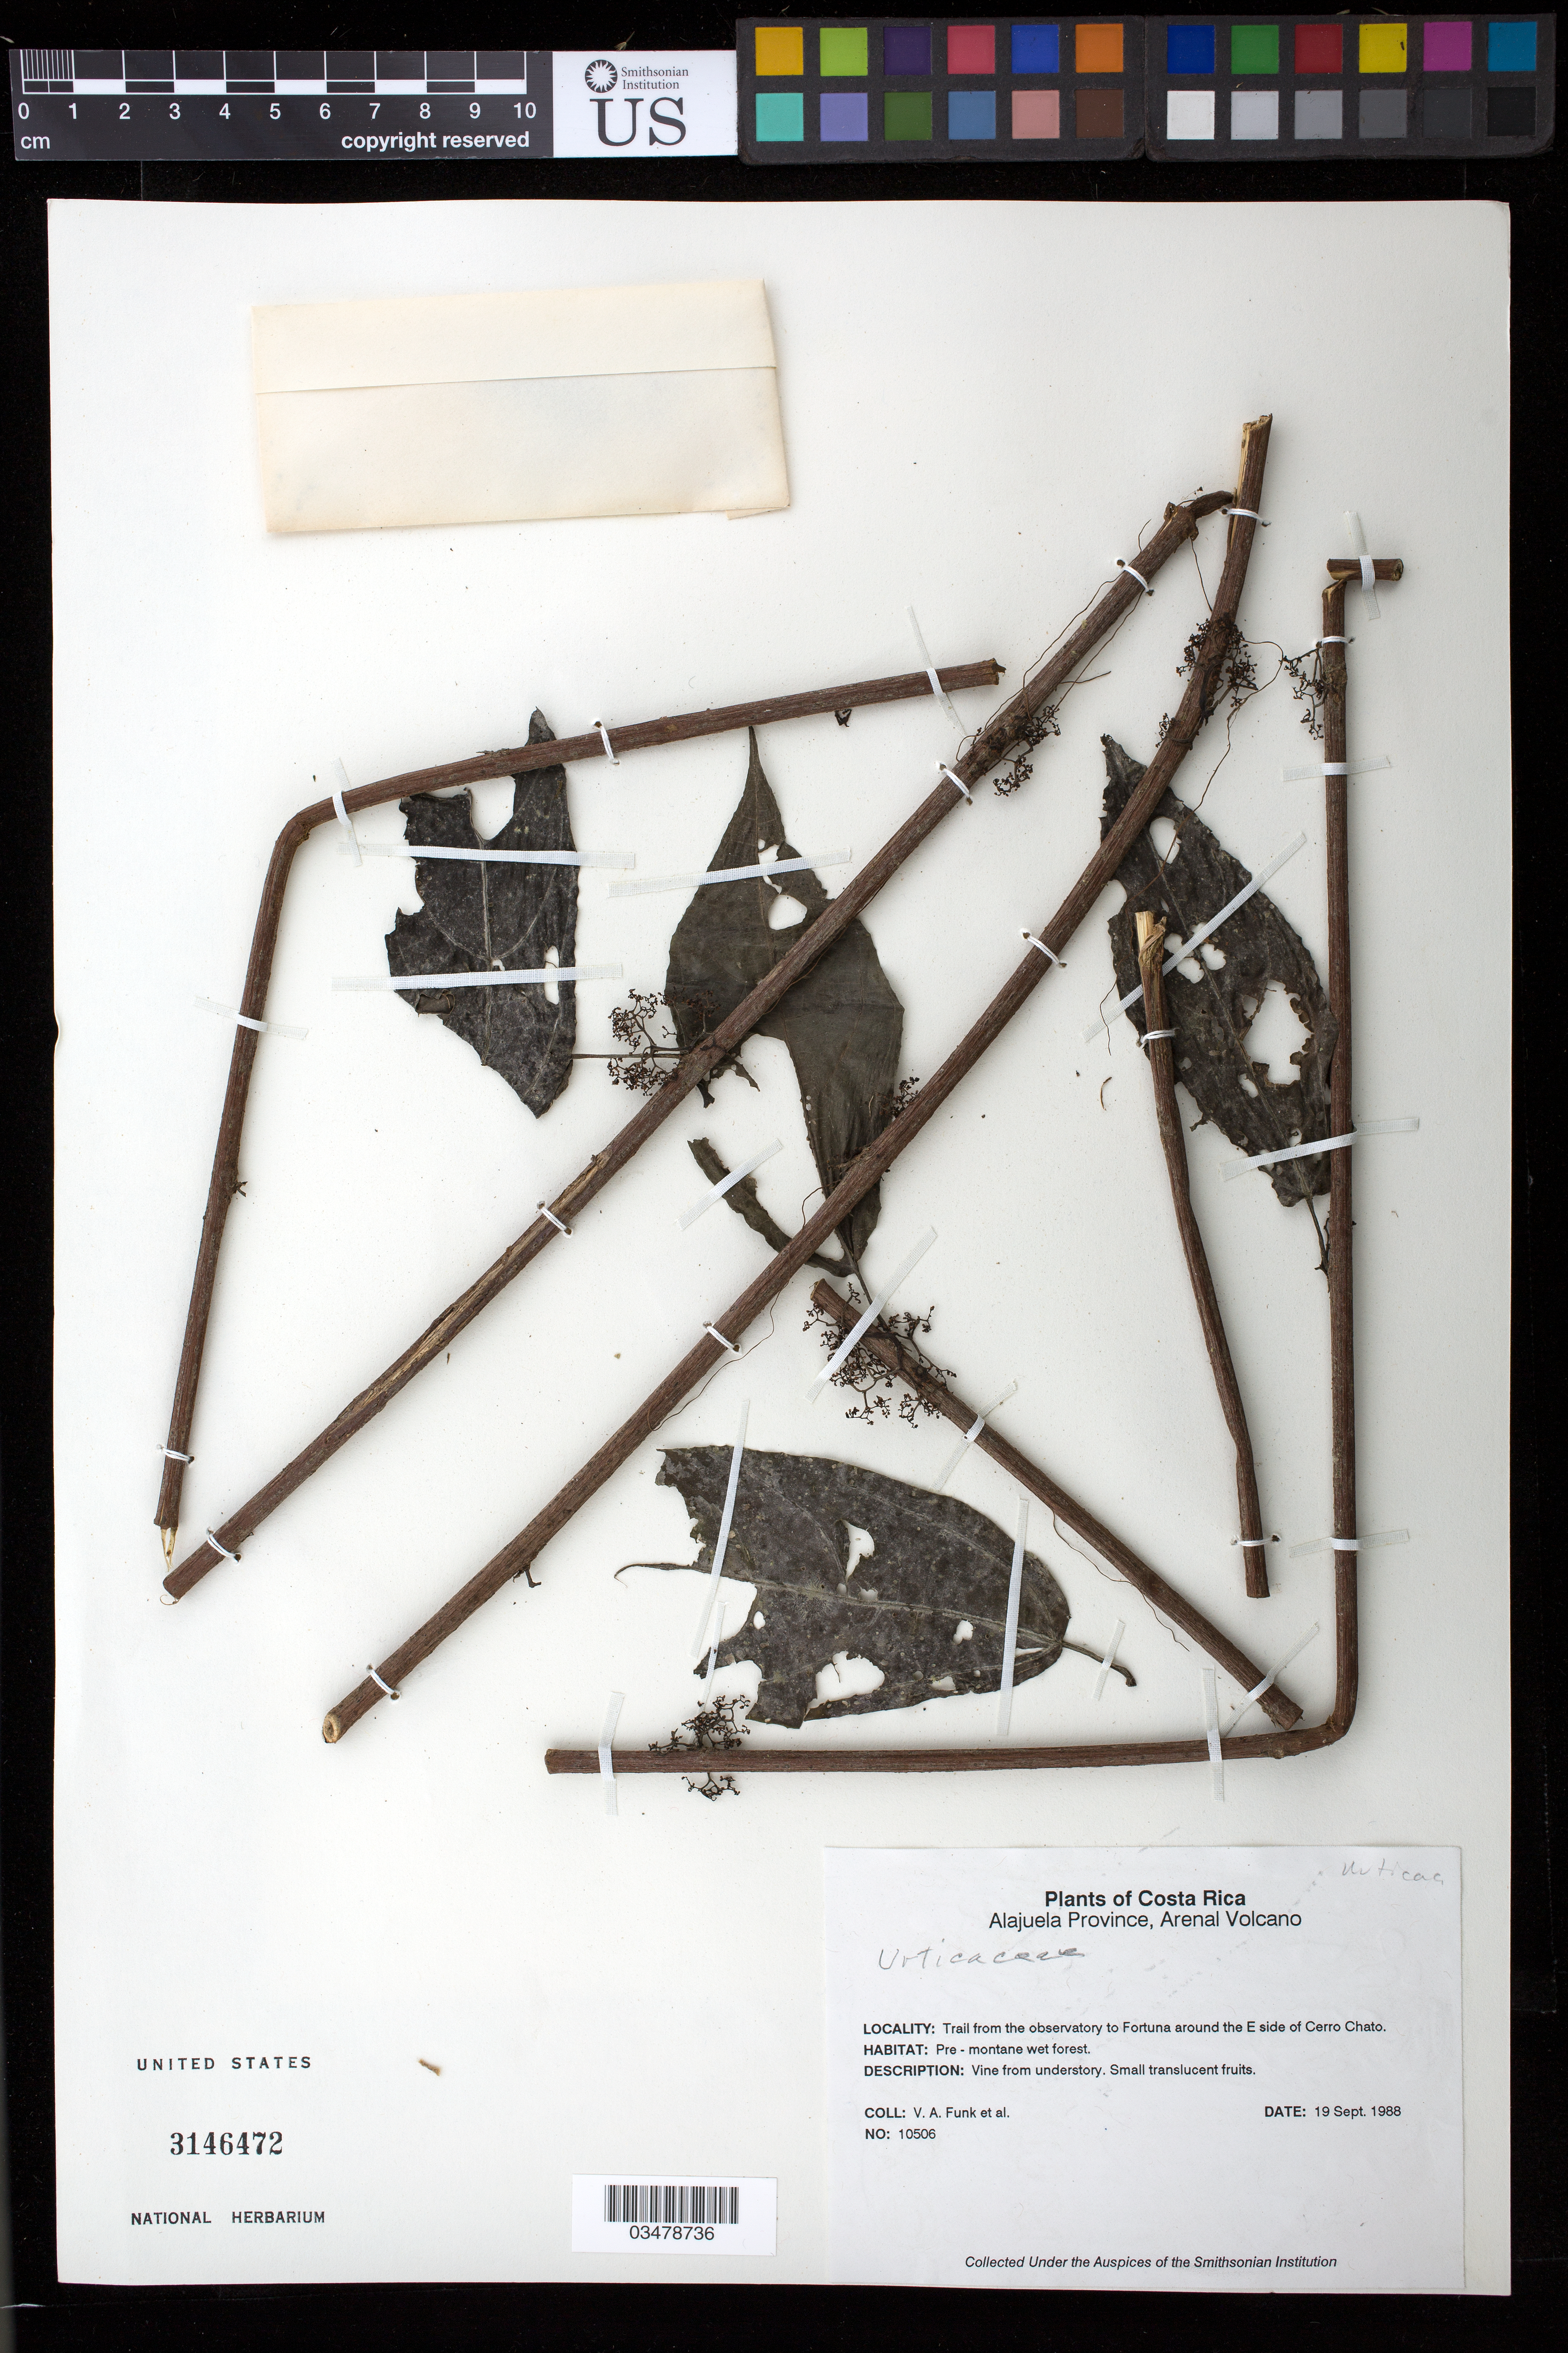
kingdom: Plantae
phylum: Tracheophyta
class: Magnoliopsida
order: Rosales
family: Urticaceae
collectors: V. Funk & et al.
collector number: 10506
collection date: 1988-09-19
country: Costa Rica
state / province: Alajuela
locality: Arenal Volcano, Trail from the observatory to Fortuna around the E side of Cerro Chato, Pre-montane forest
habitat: Pre-montane wet forest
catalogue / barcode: US 3146472